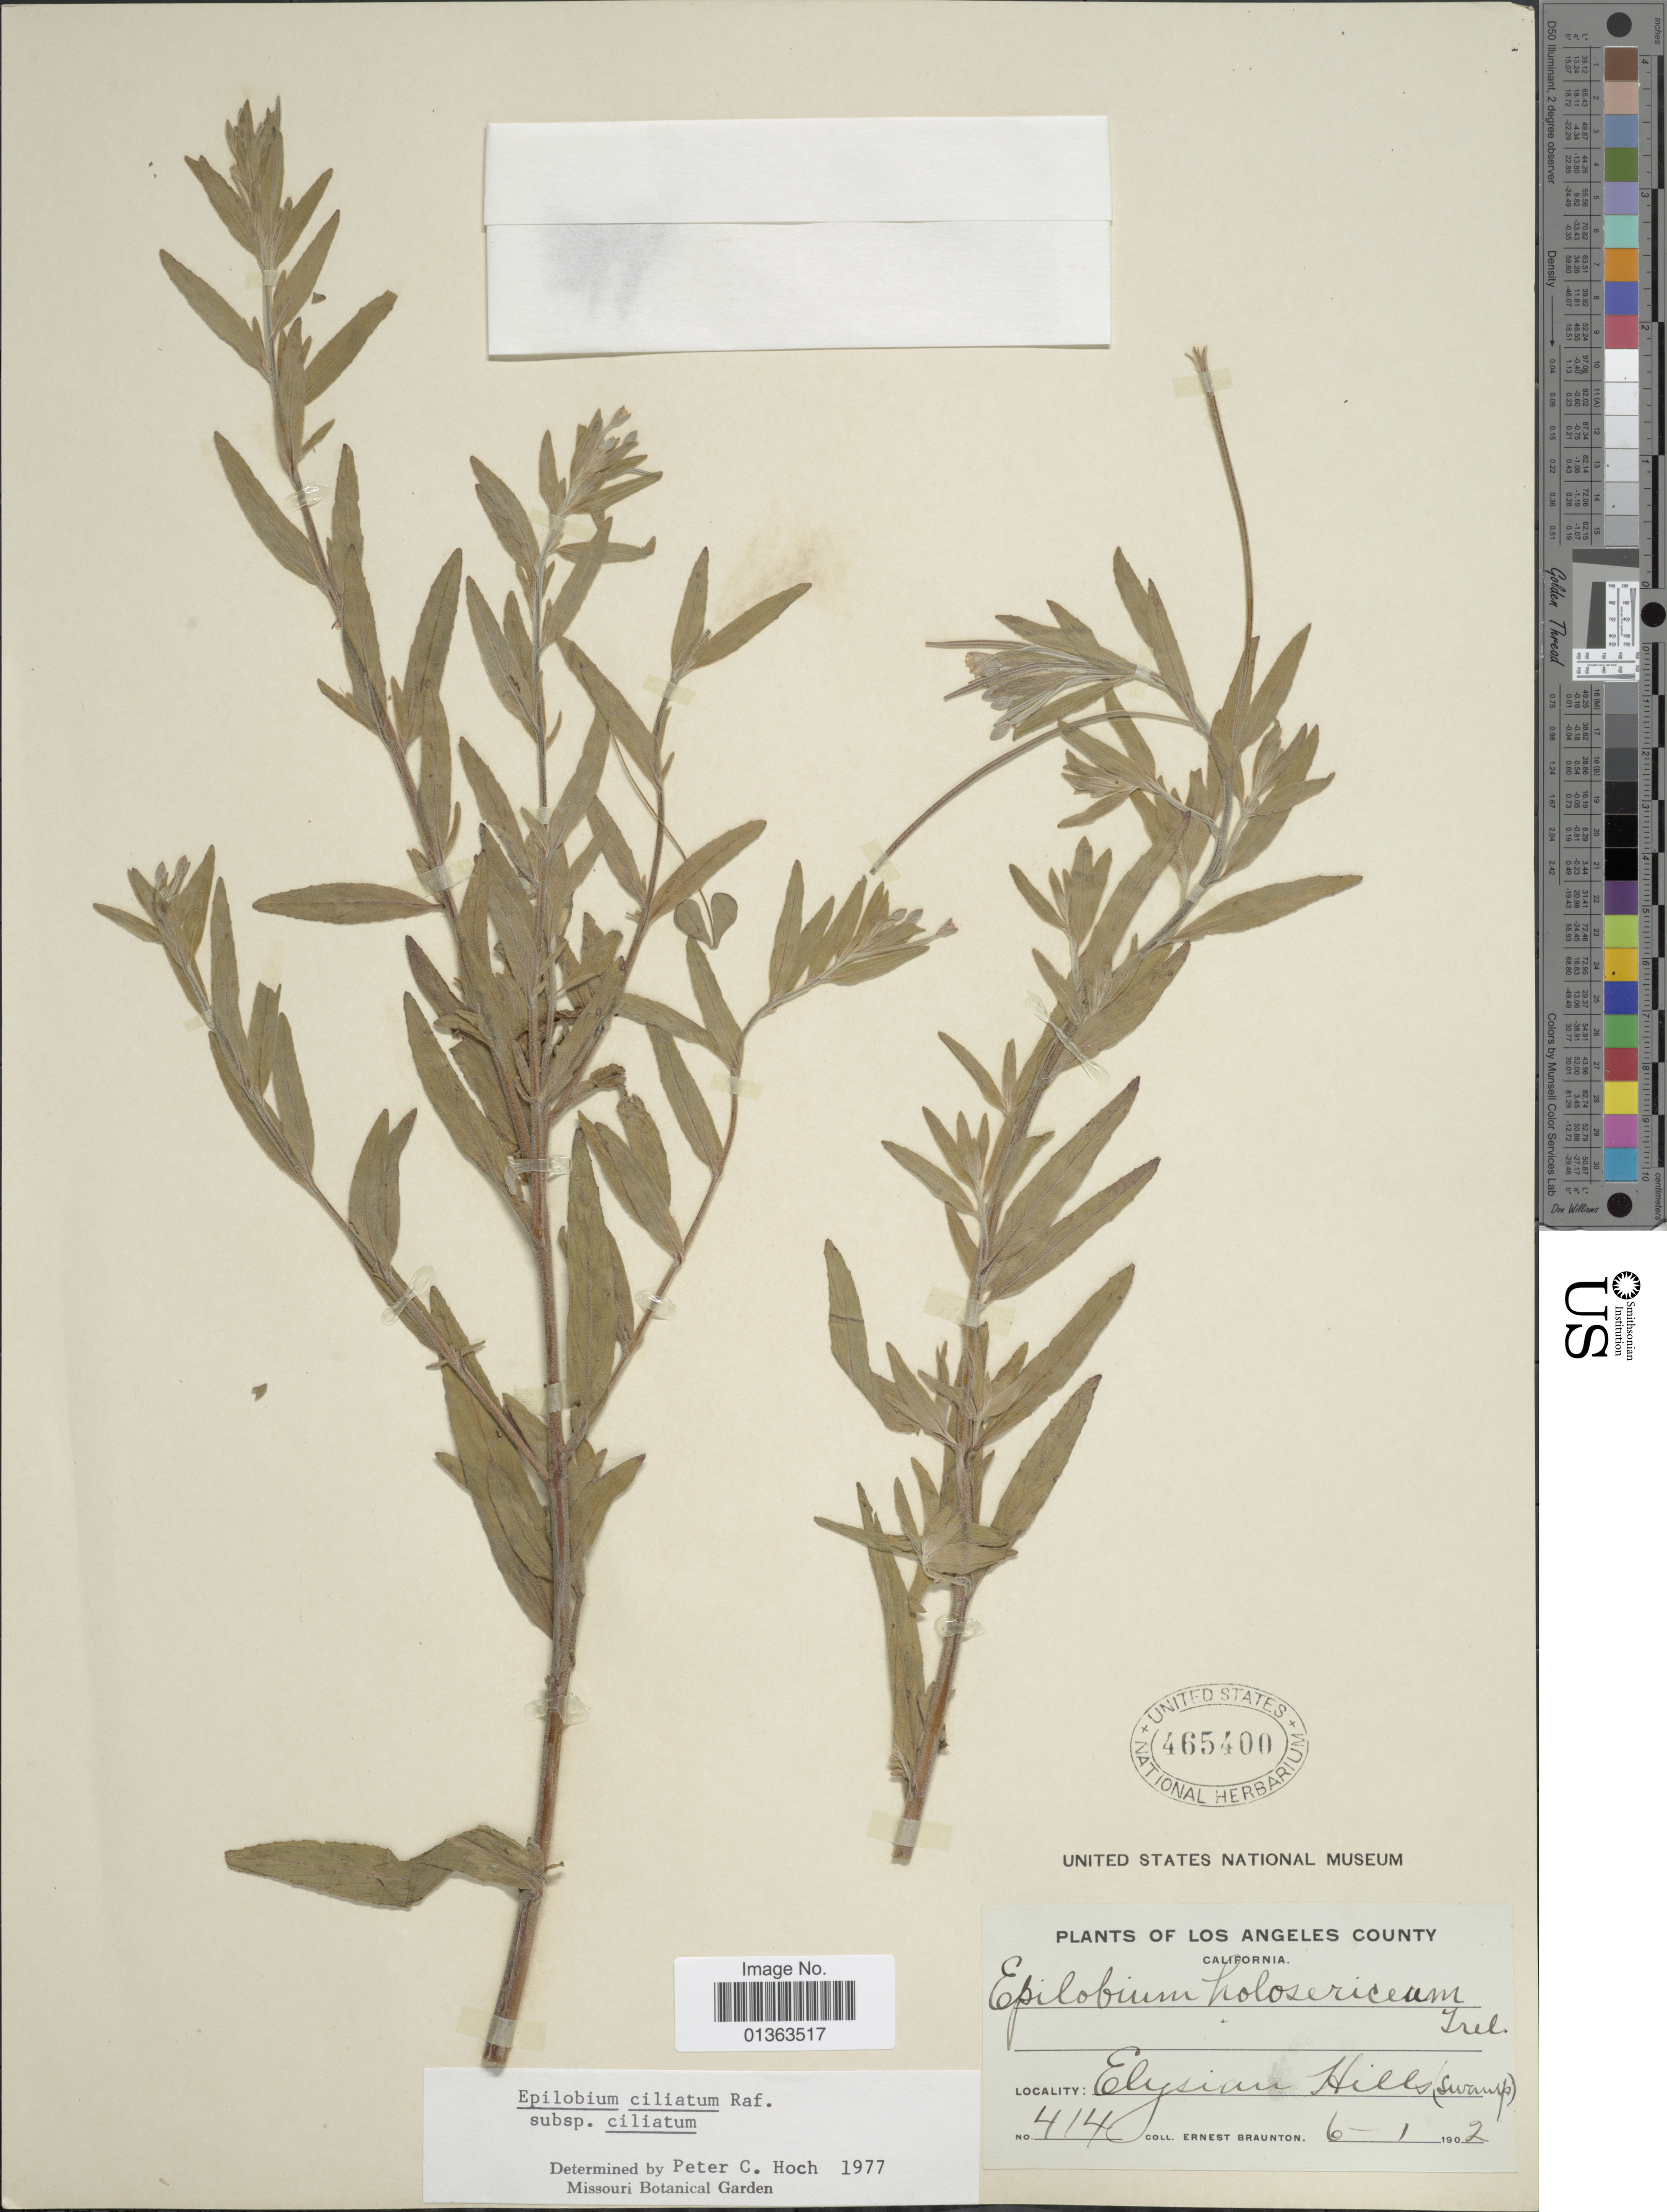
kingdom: Plantae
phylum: Tracheophyta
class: Magnoliopsida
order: Myrtales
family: Onagraceae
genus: Epilobium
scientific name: Epilobium ciliatum subsp. ciliatum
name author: Raf.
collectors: E. Braunton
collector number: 414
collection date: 1902-01-06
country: United States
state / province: California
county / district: Los Angeles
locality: Los Angeles County. Elysian Hills (swamp).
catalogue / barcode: US 465400